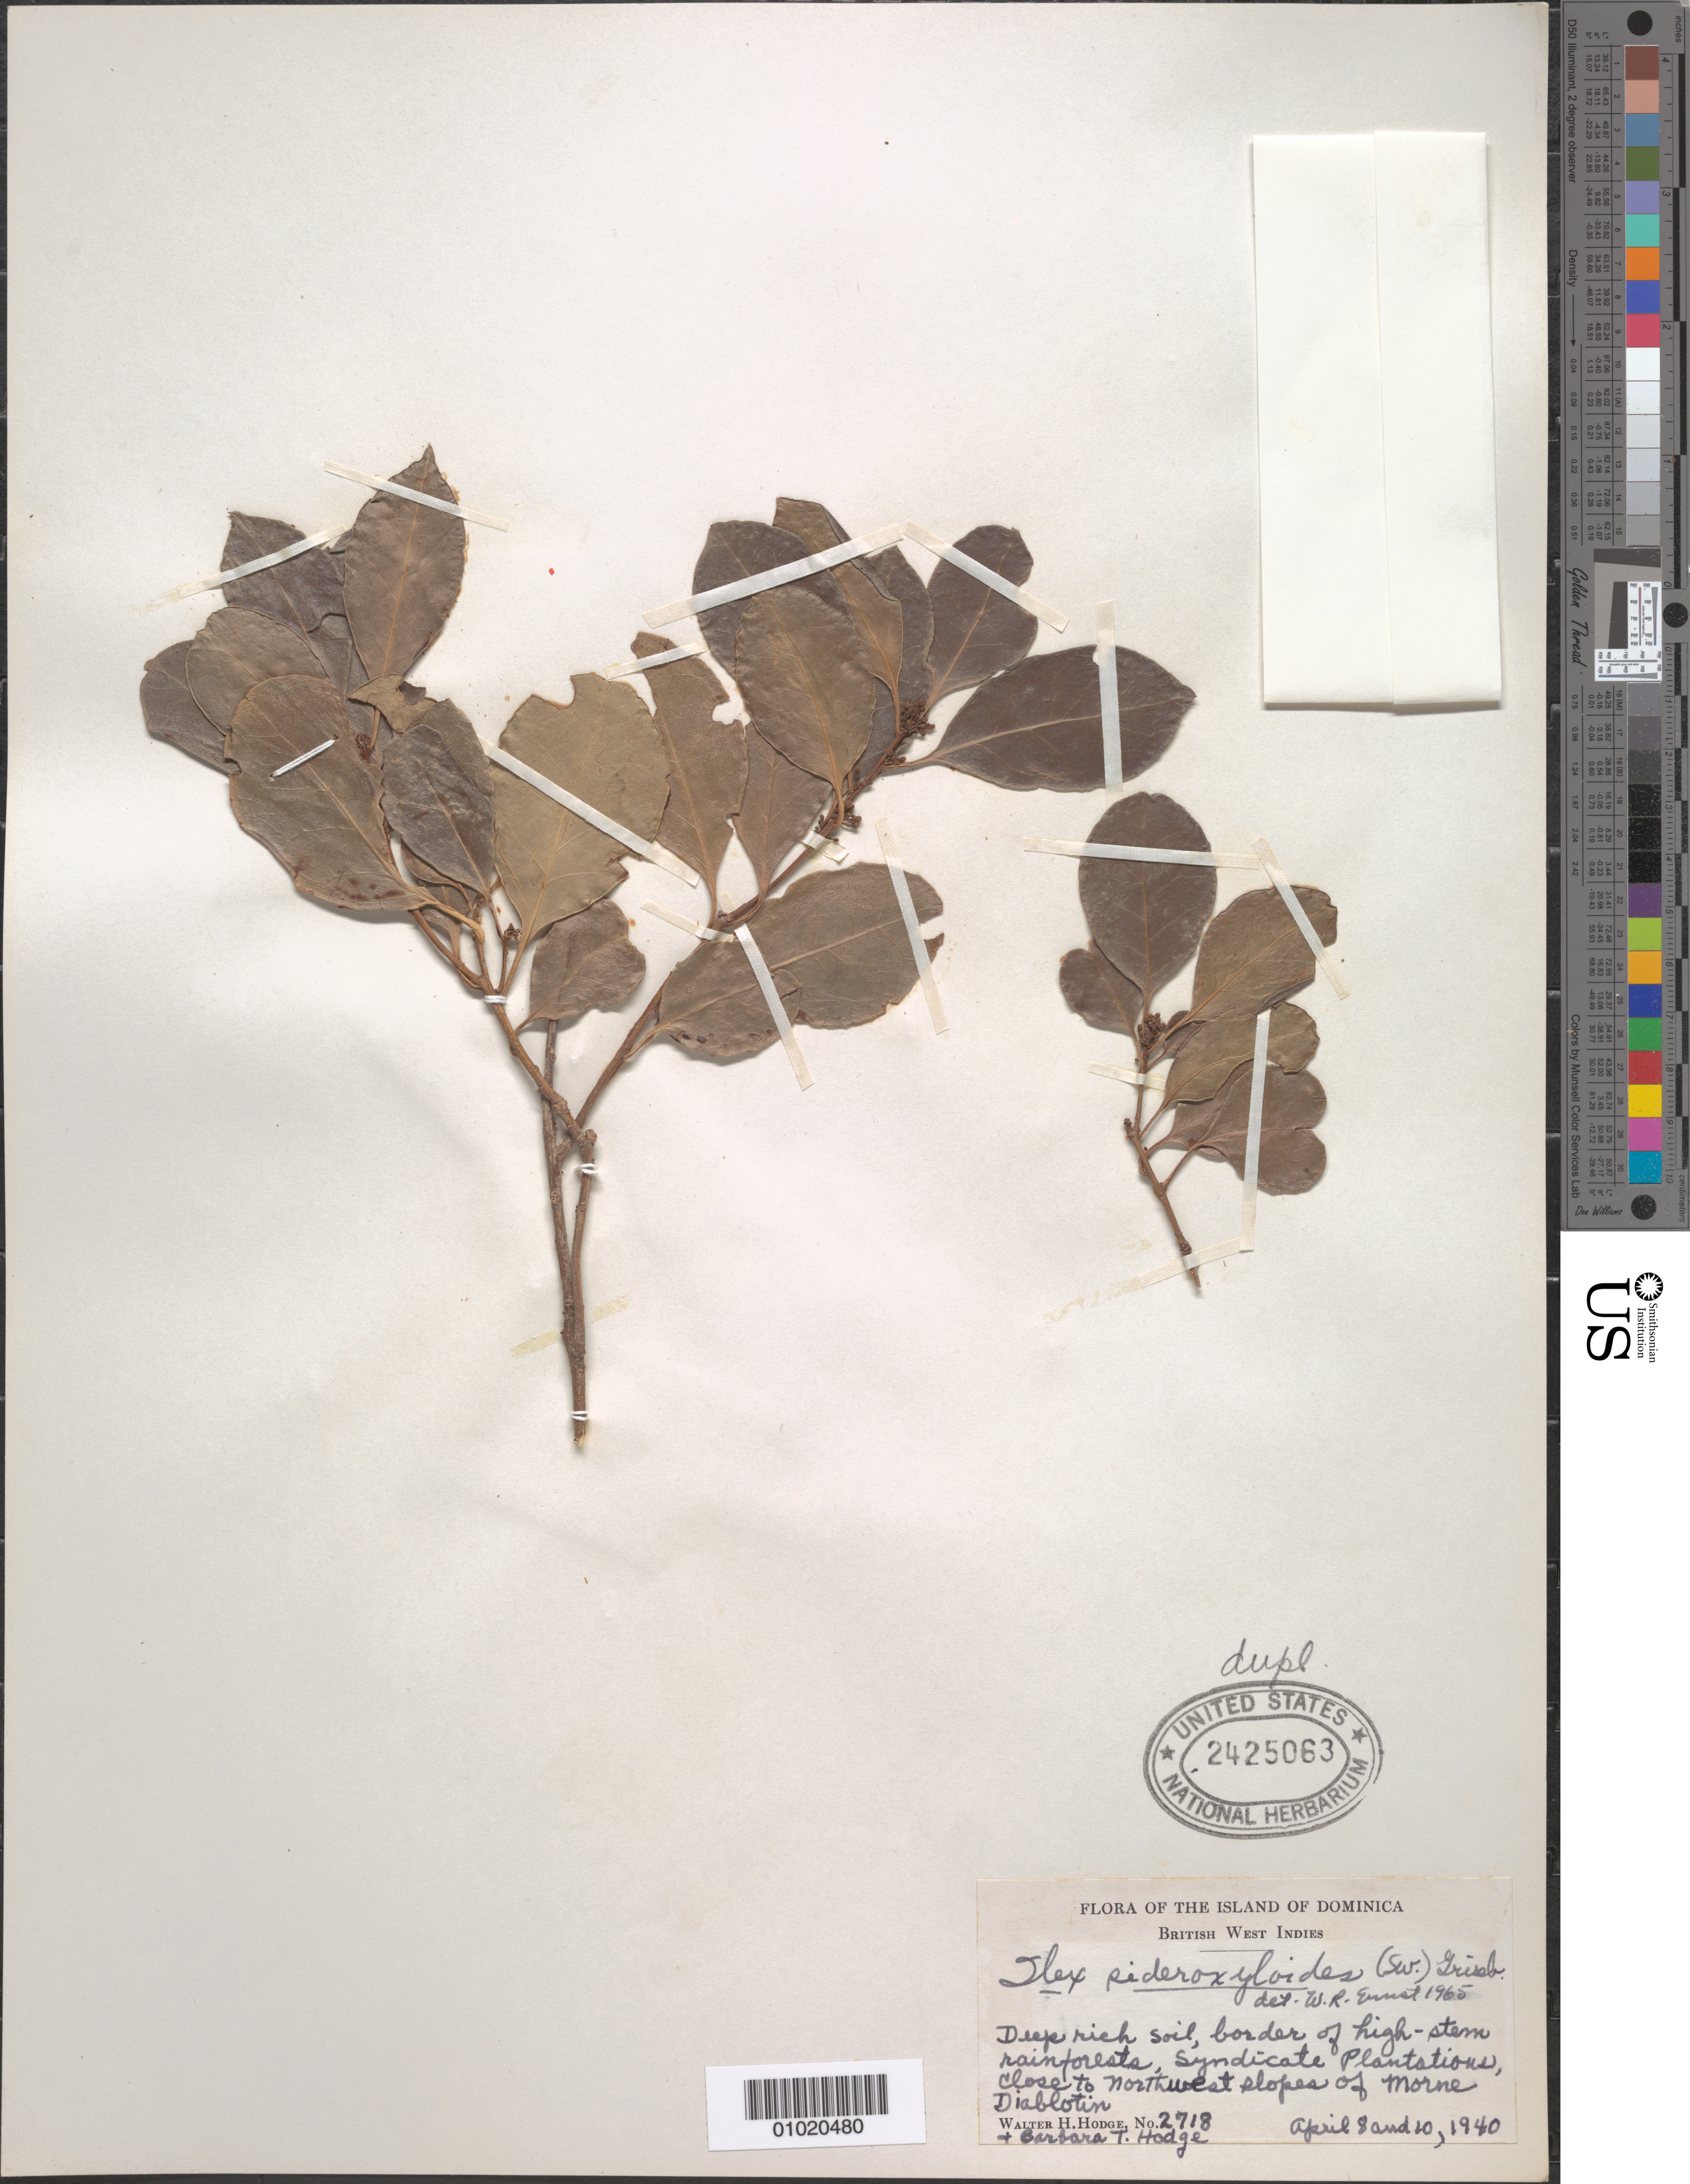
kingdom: Plantae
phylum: Tracheophyta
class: Magnoliopsida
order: Aquifoliales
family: Aquifoliaceae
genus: Ilex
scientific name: Ilex sideroxyloides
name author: (Sw.) Griseb.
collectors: W. Hodge & B. Hodge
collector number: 2718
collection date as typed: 08 Apr 1940 and 10 Apr 1940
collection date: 1940-04-08,1940-04-10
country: Dominica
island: Dominica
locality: Border of high-stem rainforests, Syndicate Plantations, close to Northwest slopes of Morne Diablotins.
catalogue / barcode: US 2425063